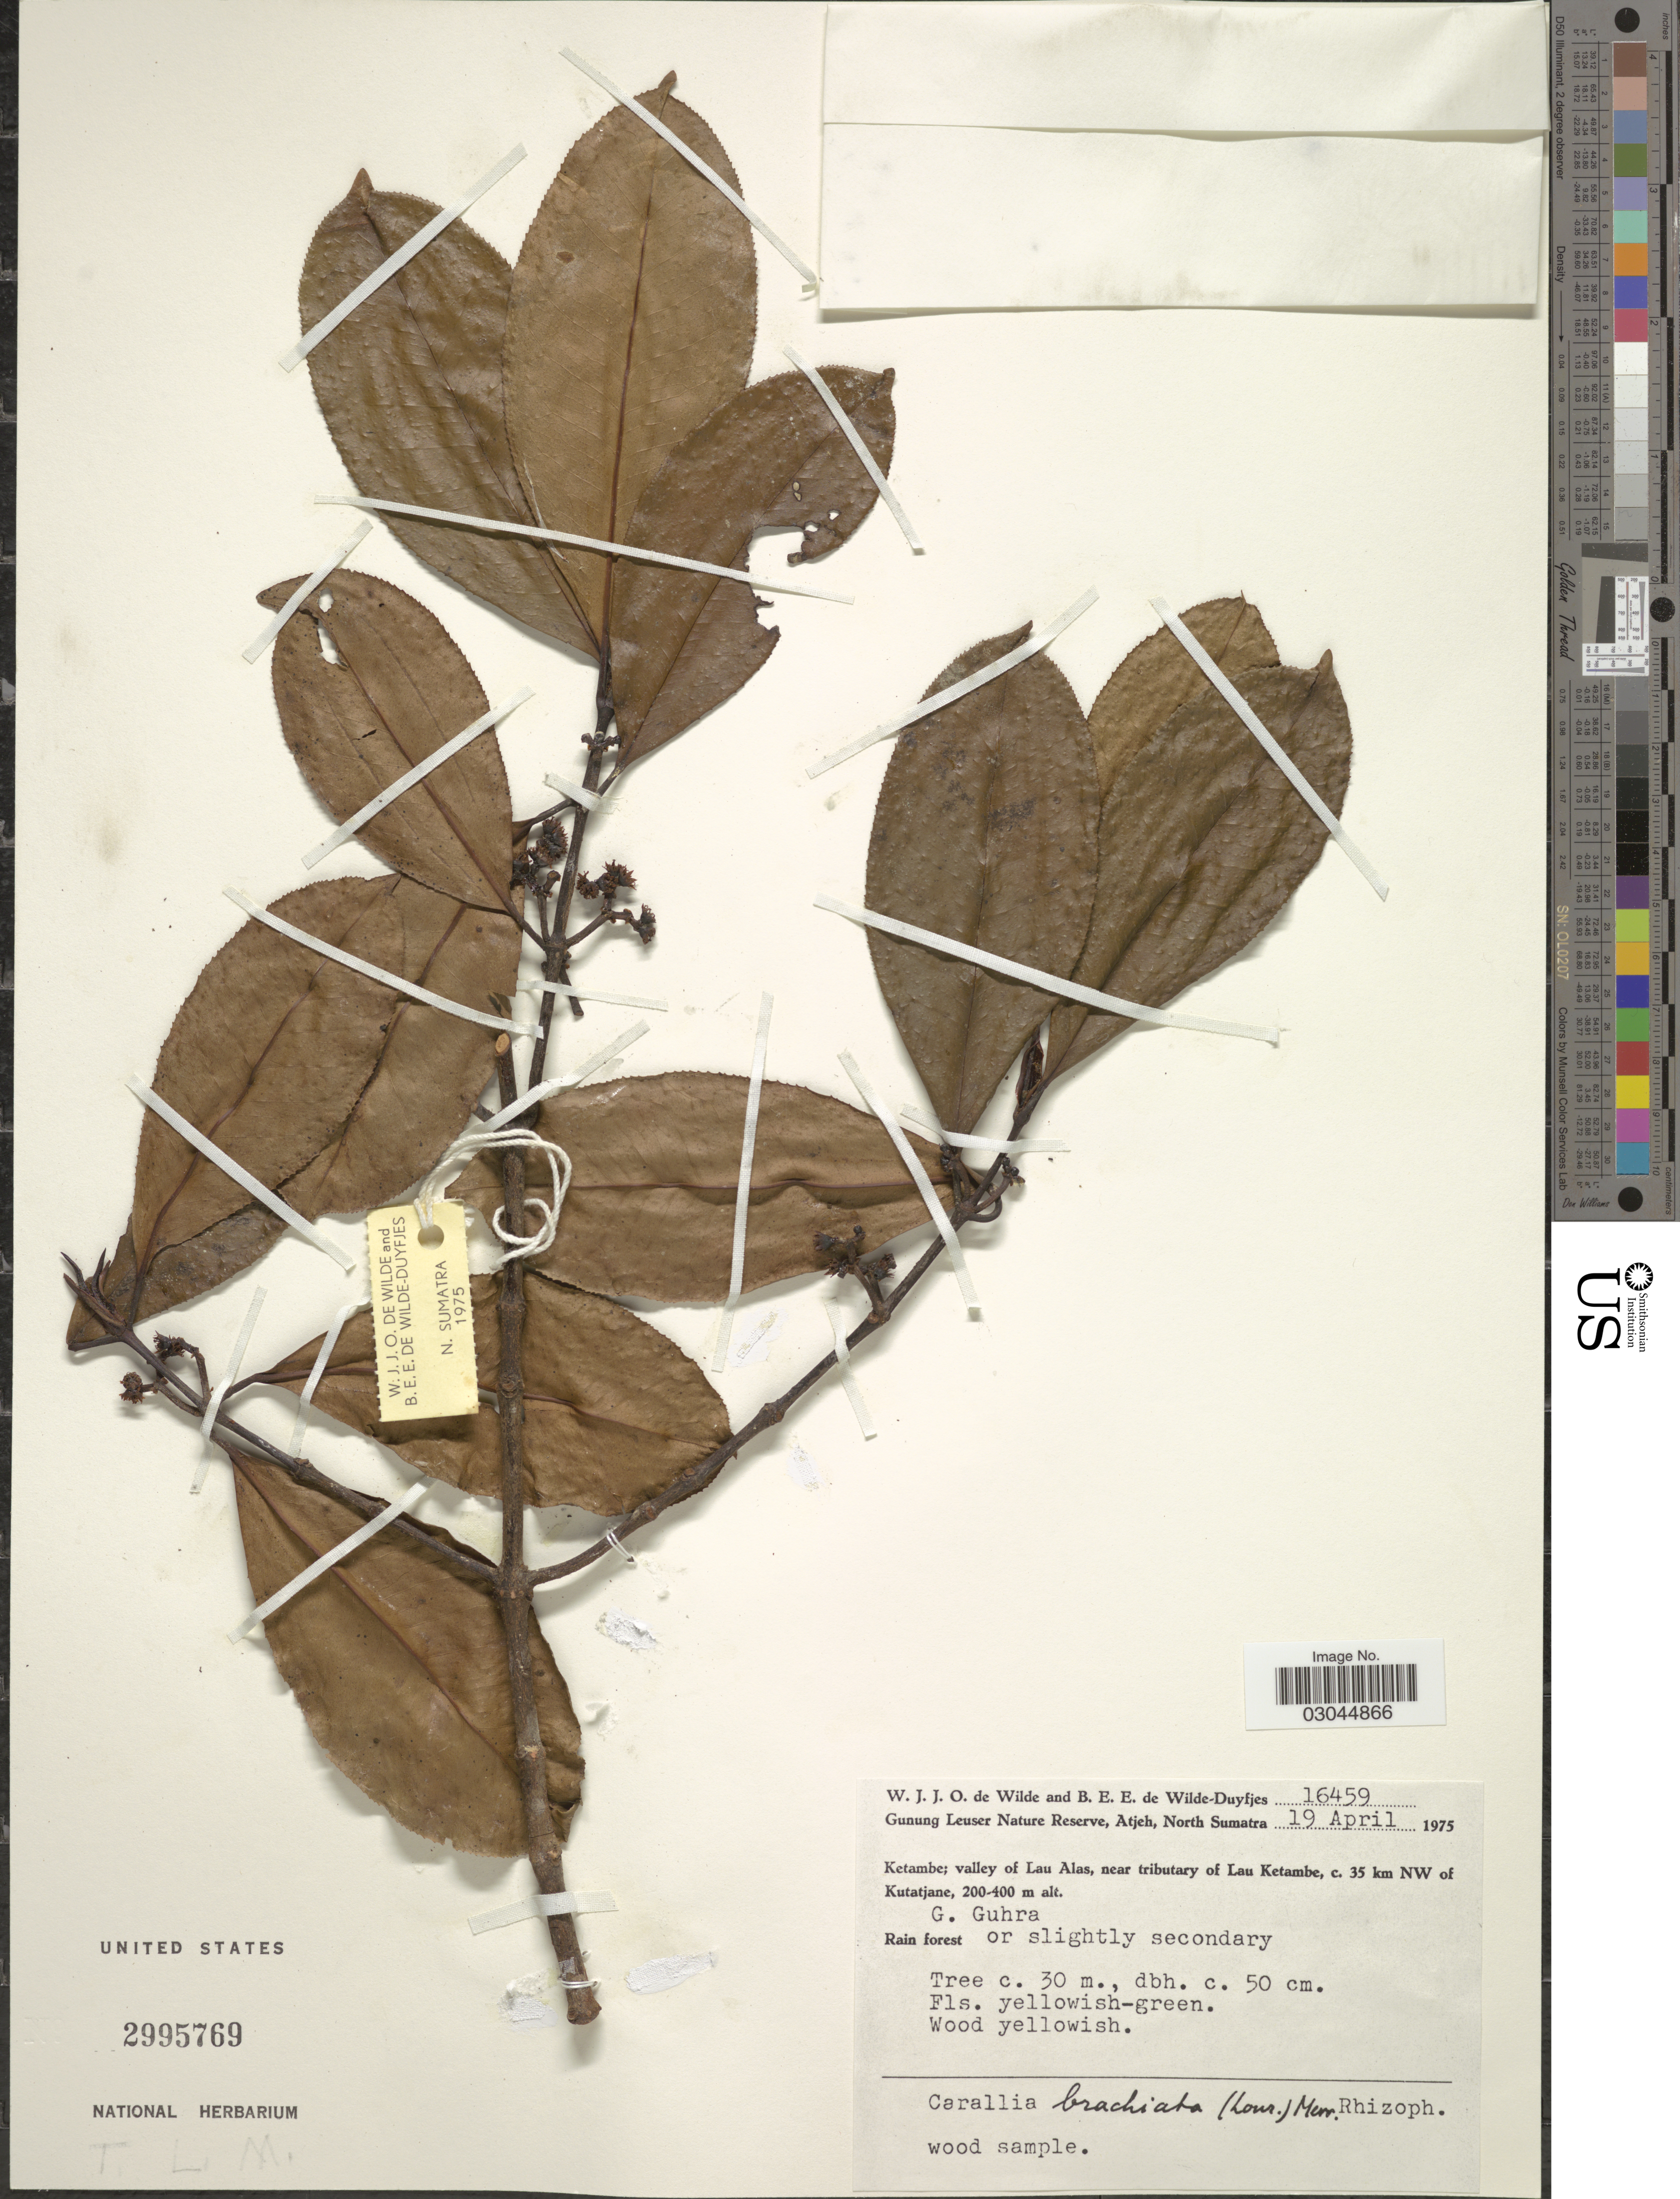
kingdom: Plantae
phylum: Tracheophyta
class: Magnoliopsida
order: Malpighiales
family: Rhizophoraceae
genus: Carallia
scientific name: Carallia brachiata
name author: (Lour.) Merr.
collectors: W. J. de Wilde & B. E. de Wilde-Duyfjes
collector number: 16459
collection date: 1975-04-19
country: Indonesia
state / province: Sumatra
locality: Gunung Leuser Nature Reserve, Atjeh, North Sumatra. Ketambe; valley of Lau Alas, near tributary of Lau Ketambe, c. 35 km NW of Kutatjane. G. Guhra.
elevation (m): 200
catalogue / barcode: US 2995769